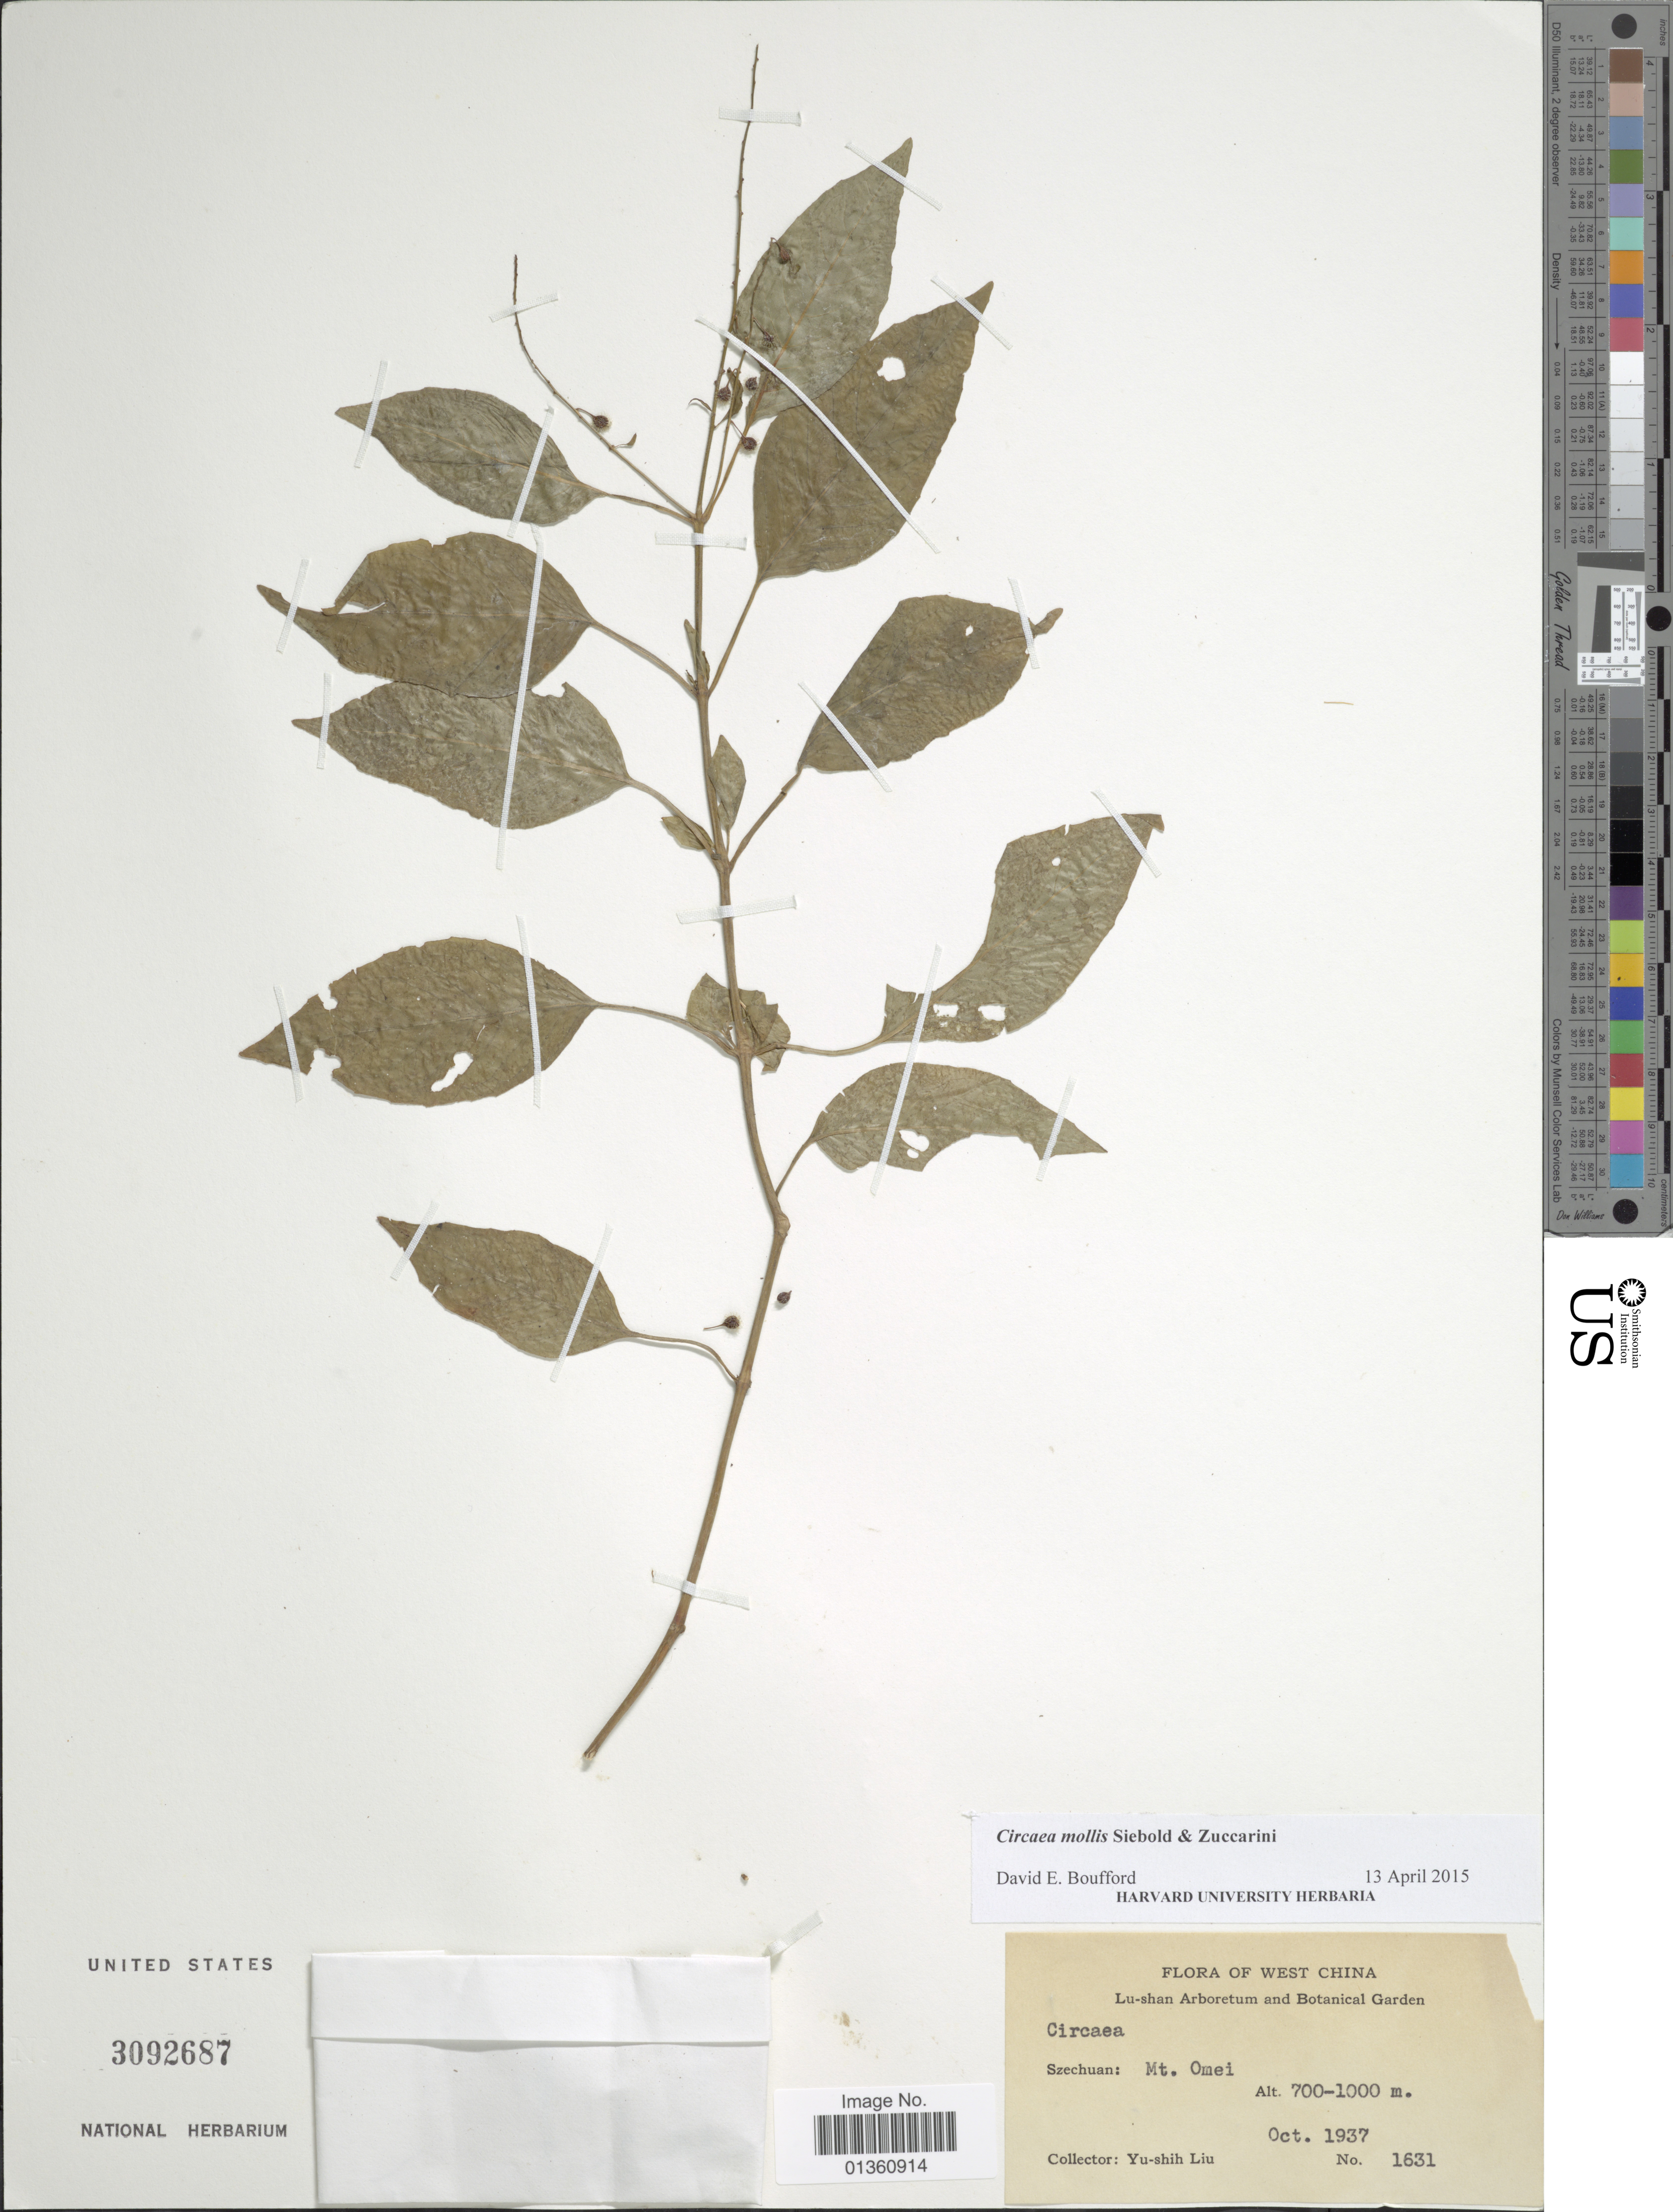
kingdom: Plantae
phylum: Tracheophyta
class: Magnoliopsida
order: Myrtales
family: Onagraceae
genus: Circaea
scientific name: Circaea mollis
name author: Siebold & Zucc.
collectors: Y.-S. Liu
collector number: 1631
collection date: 1937-10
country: China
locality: West China. Szechuan: Mt. Omei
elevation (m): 700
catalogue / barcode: US 3092687